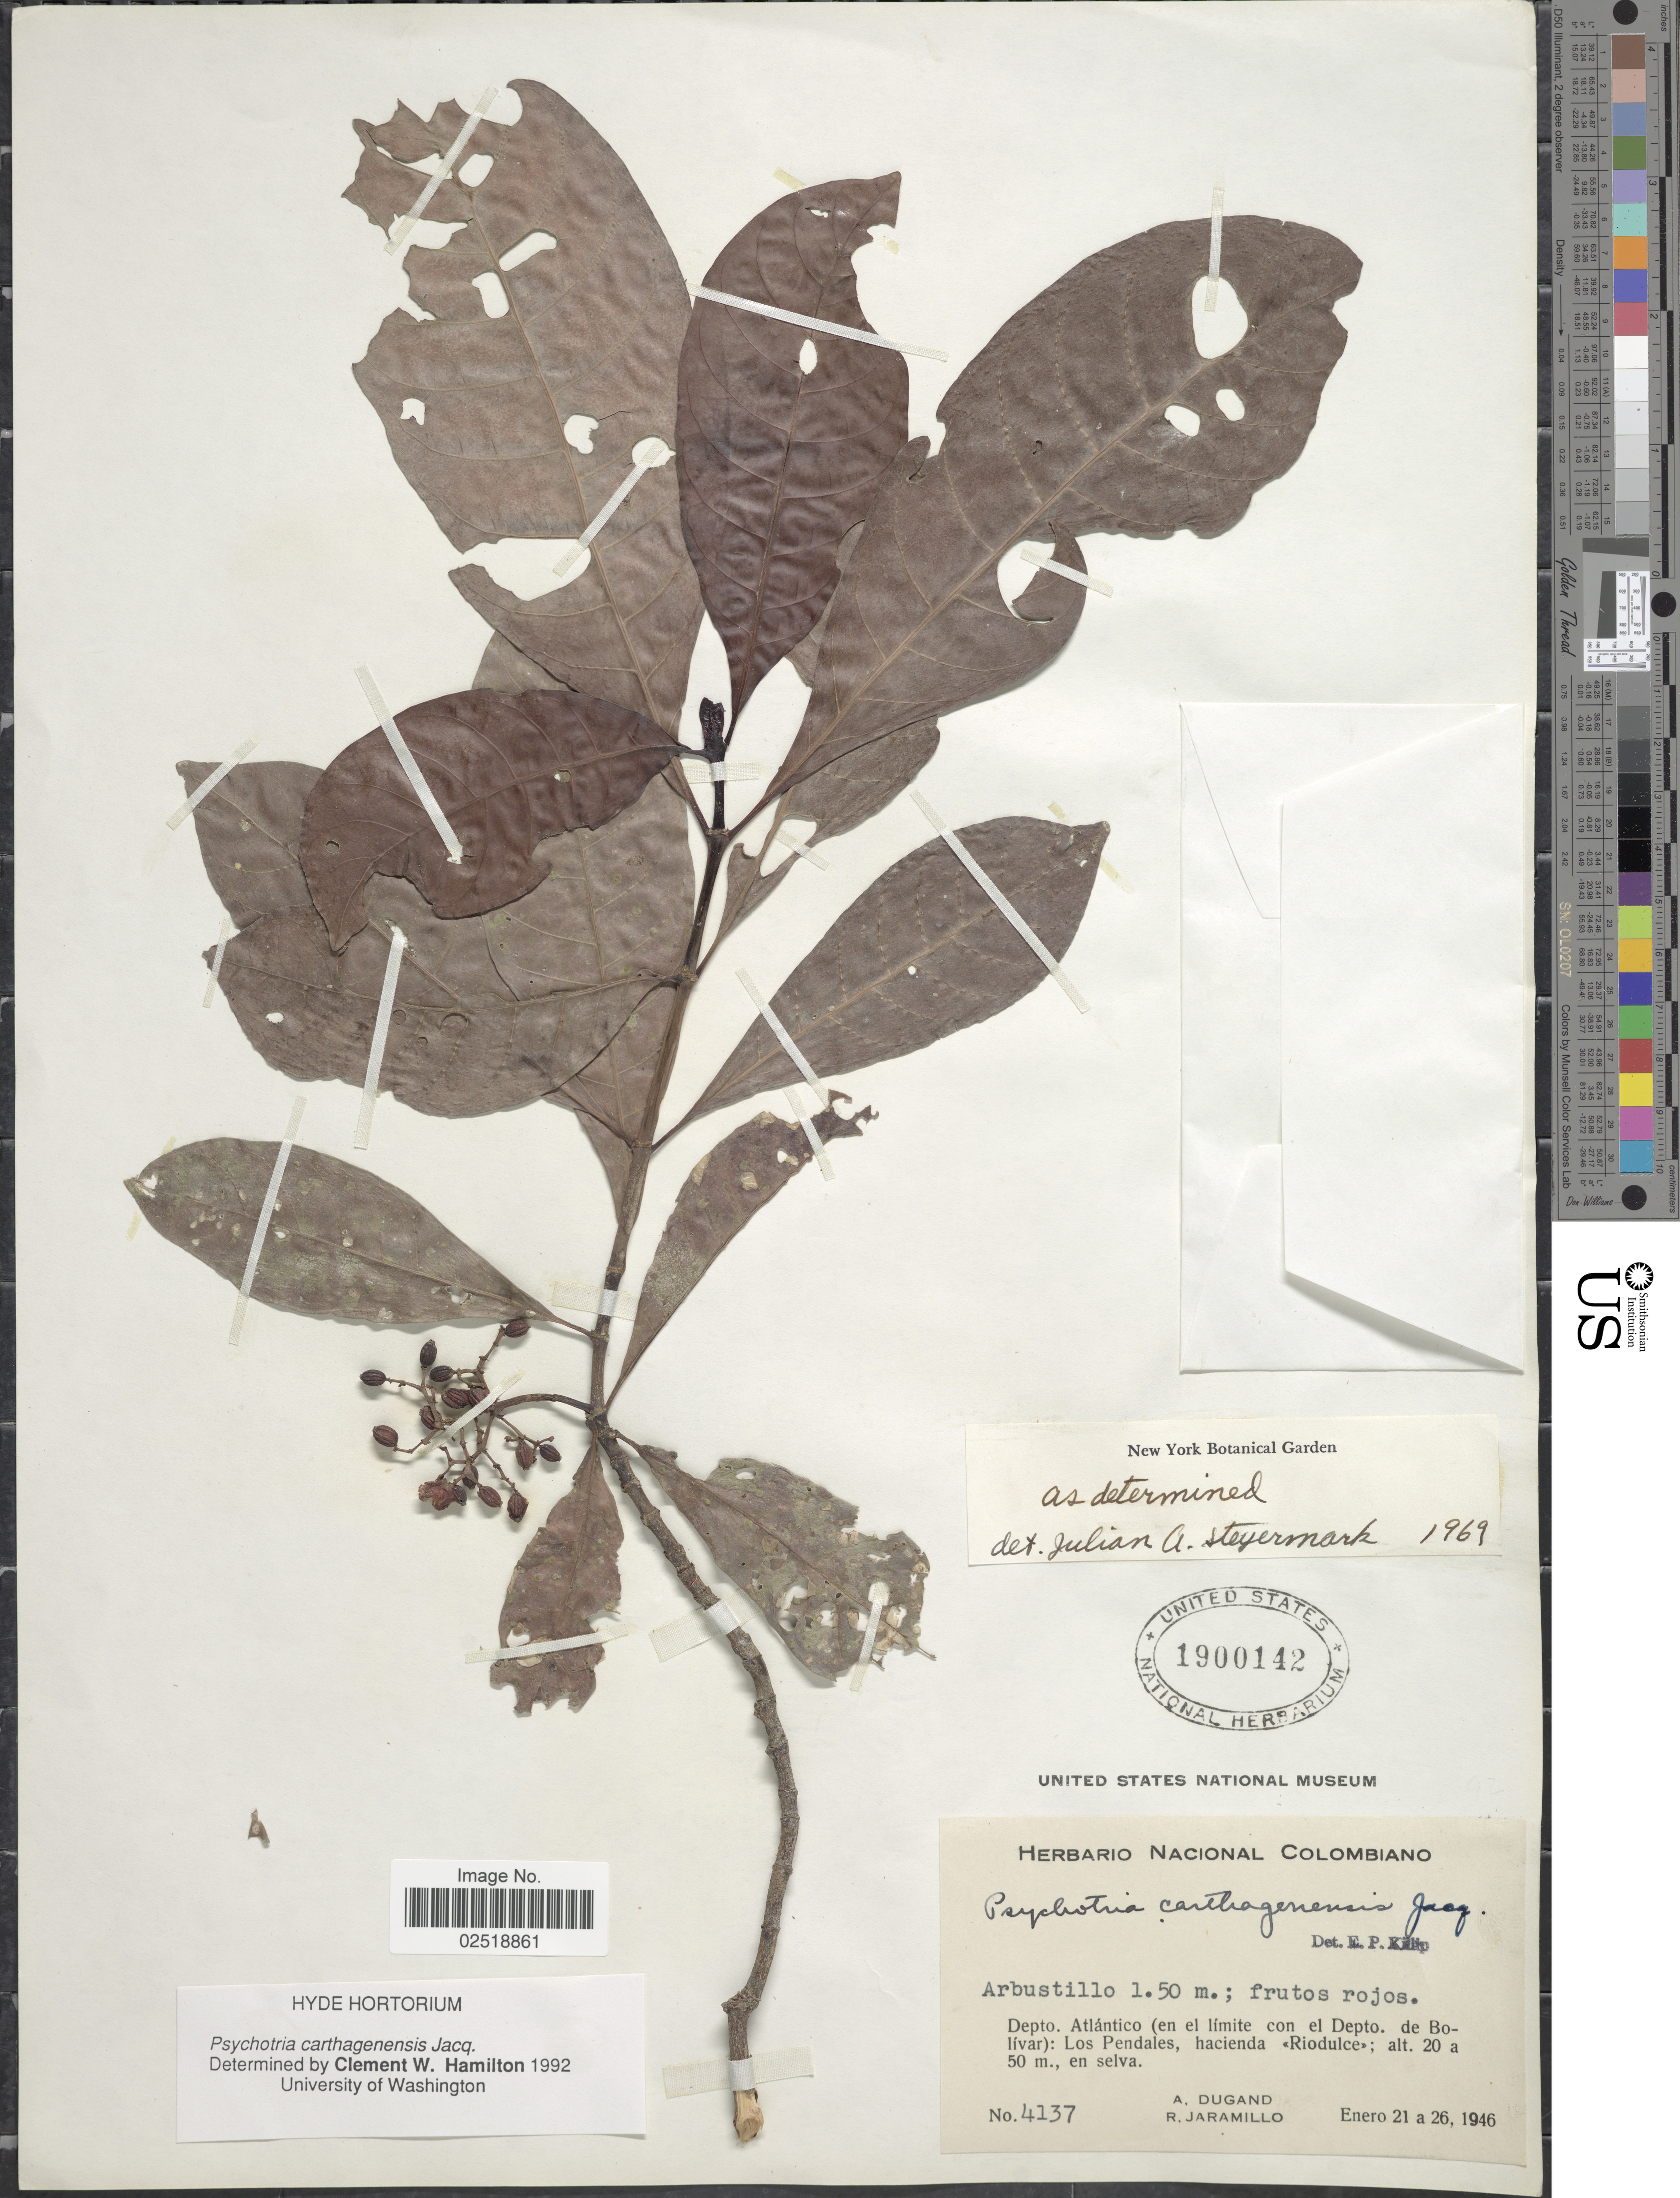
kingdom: Plantae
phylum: Tracheophyta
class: Magnoliopsida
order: Gentianales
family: Rubiaceae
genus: Psychotria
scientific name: Psychotria carthagenensis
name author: Jacq.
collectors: A. Dugand & R. Jaramillo M.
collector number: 4137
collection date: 1946-01-21/1946-01-26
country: Colombia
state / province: Atlántico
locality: Depto. Atlántico (en el límite con el Depto. de Bolívar): Los Pendales, hacienda <<Riodulce>>., en selva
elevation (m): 20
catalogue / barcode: US 1900142